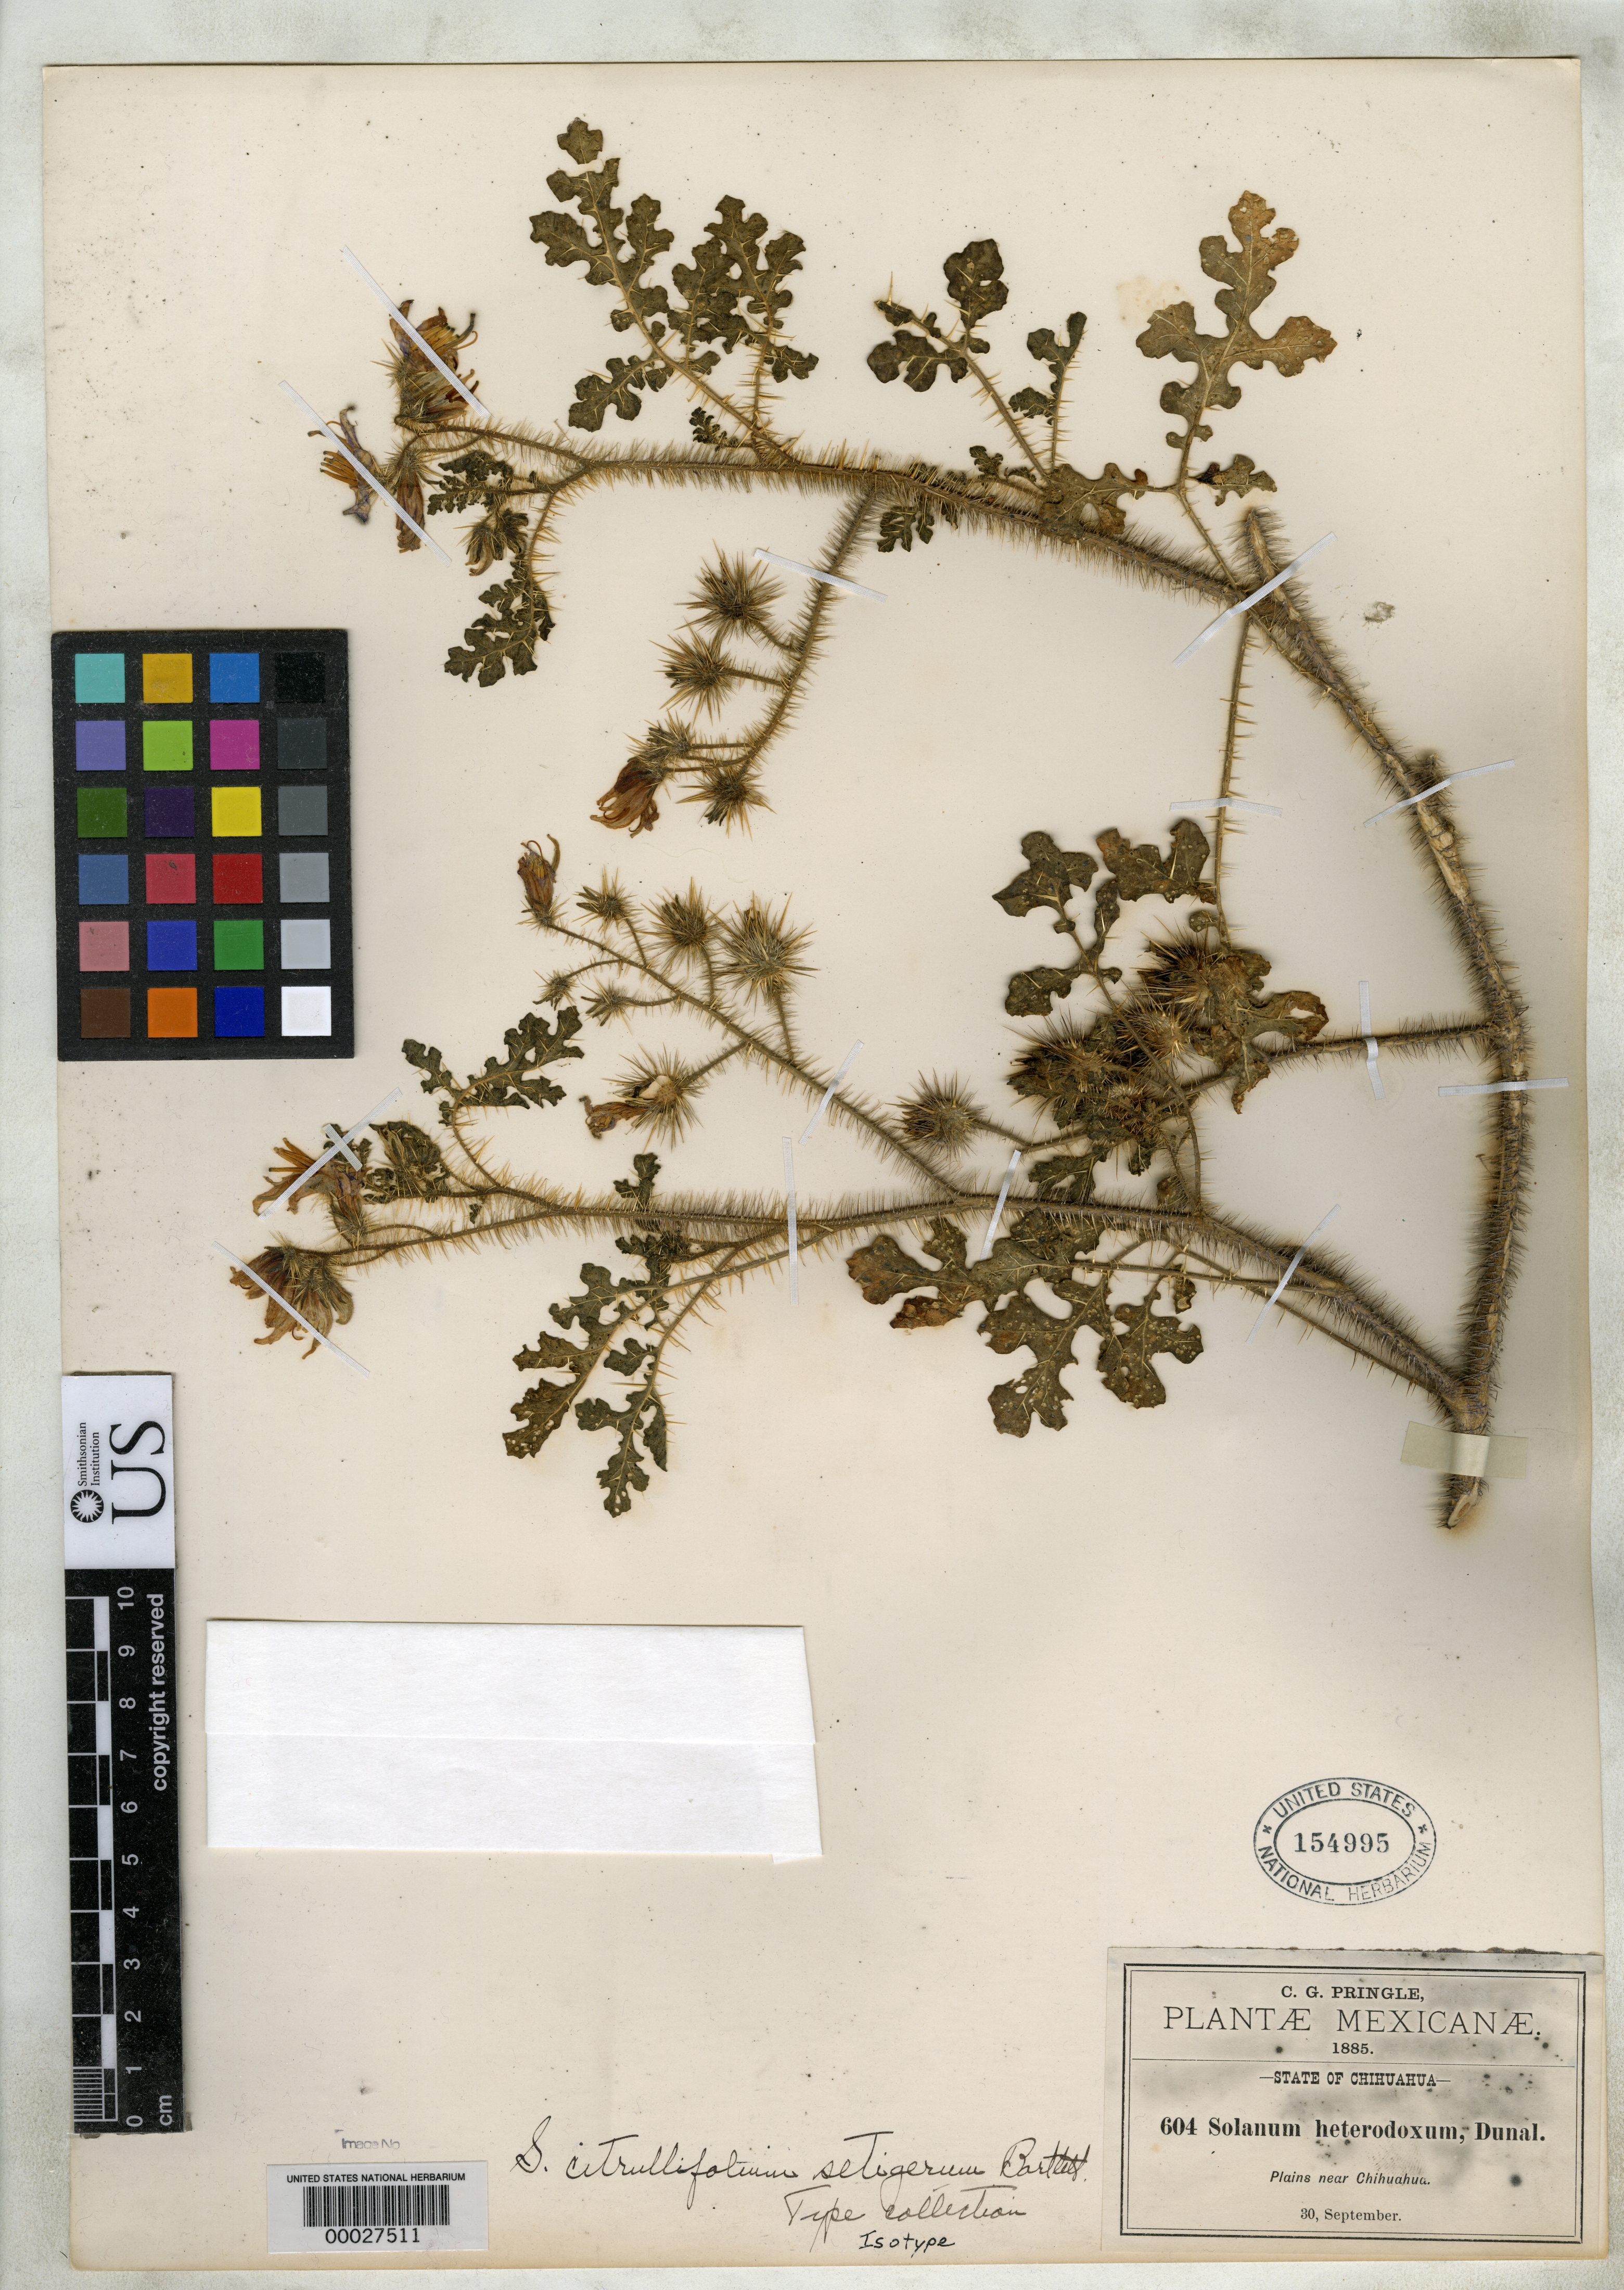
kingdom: Plantae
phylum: Tracheophyta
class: Magnoliopsida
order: Solanales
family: Solanaceae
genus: Solanum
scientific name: Solanum citrullifolium var. setigerum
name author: Bartlett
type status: Isotype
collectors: C. G. Pringle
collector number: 604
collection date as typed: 30 Sep 1885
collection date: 1885-09-30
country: Mexico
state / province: Chihuahua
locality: Chihuahua.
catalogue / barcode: US 154995